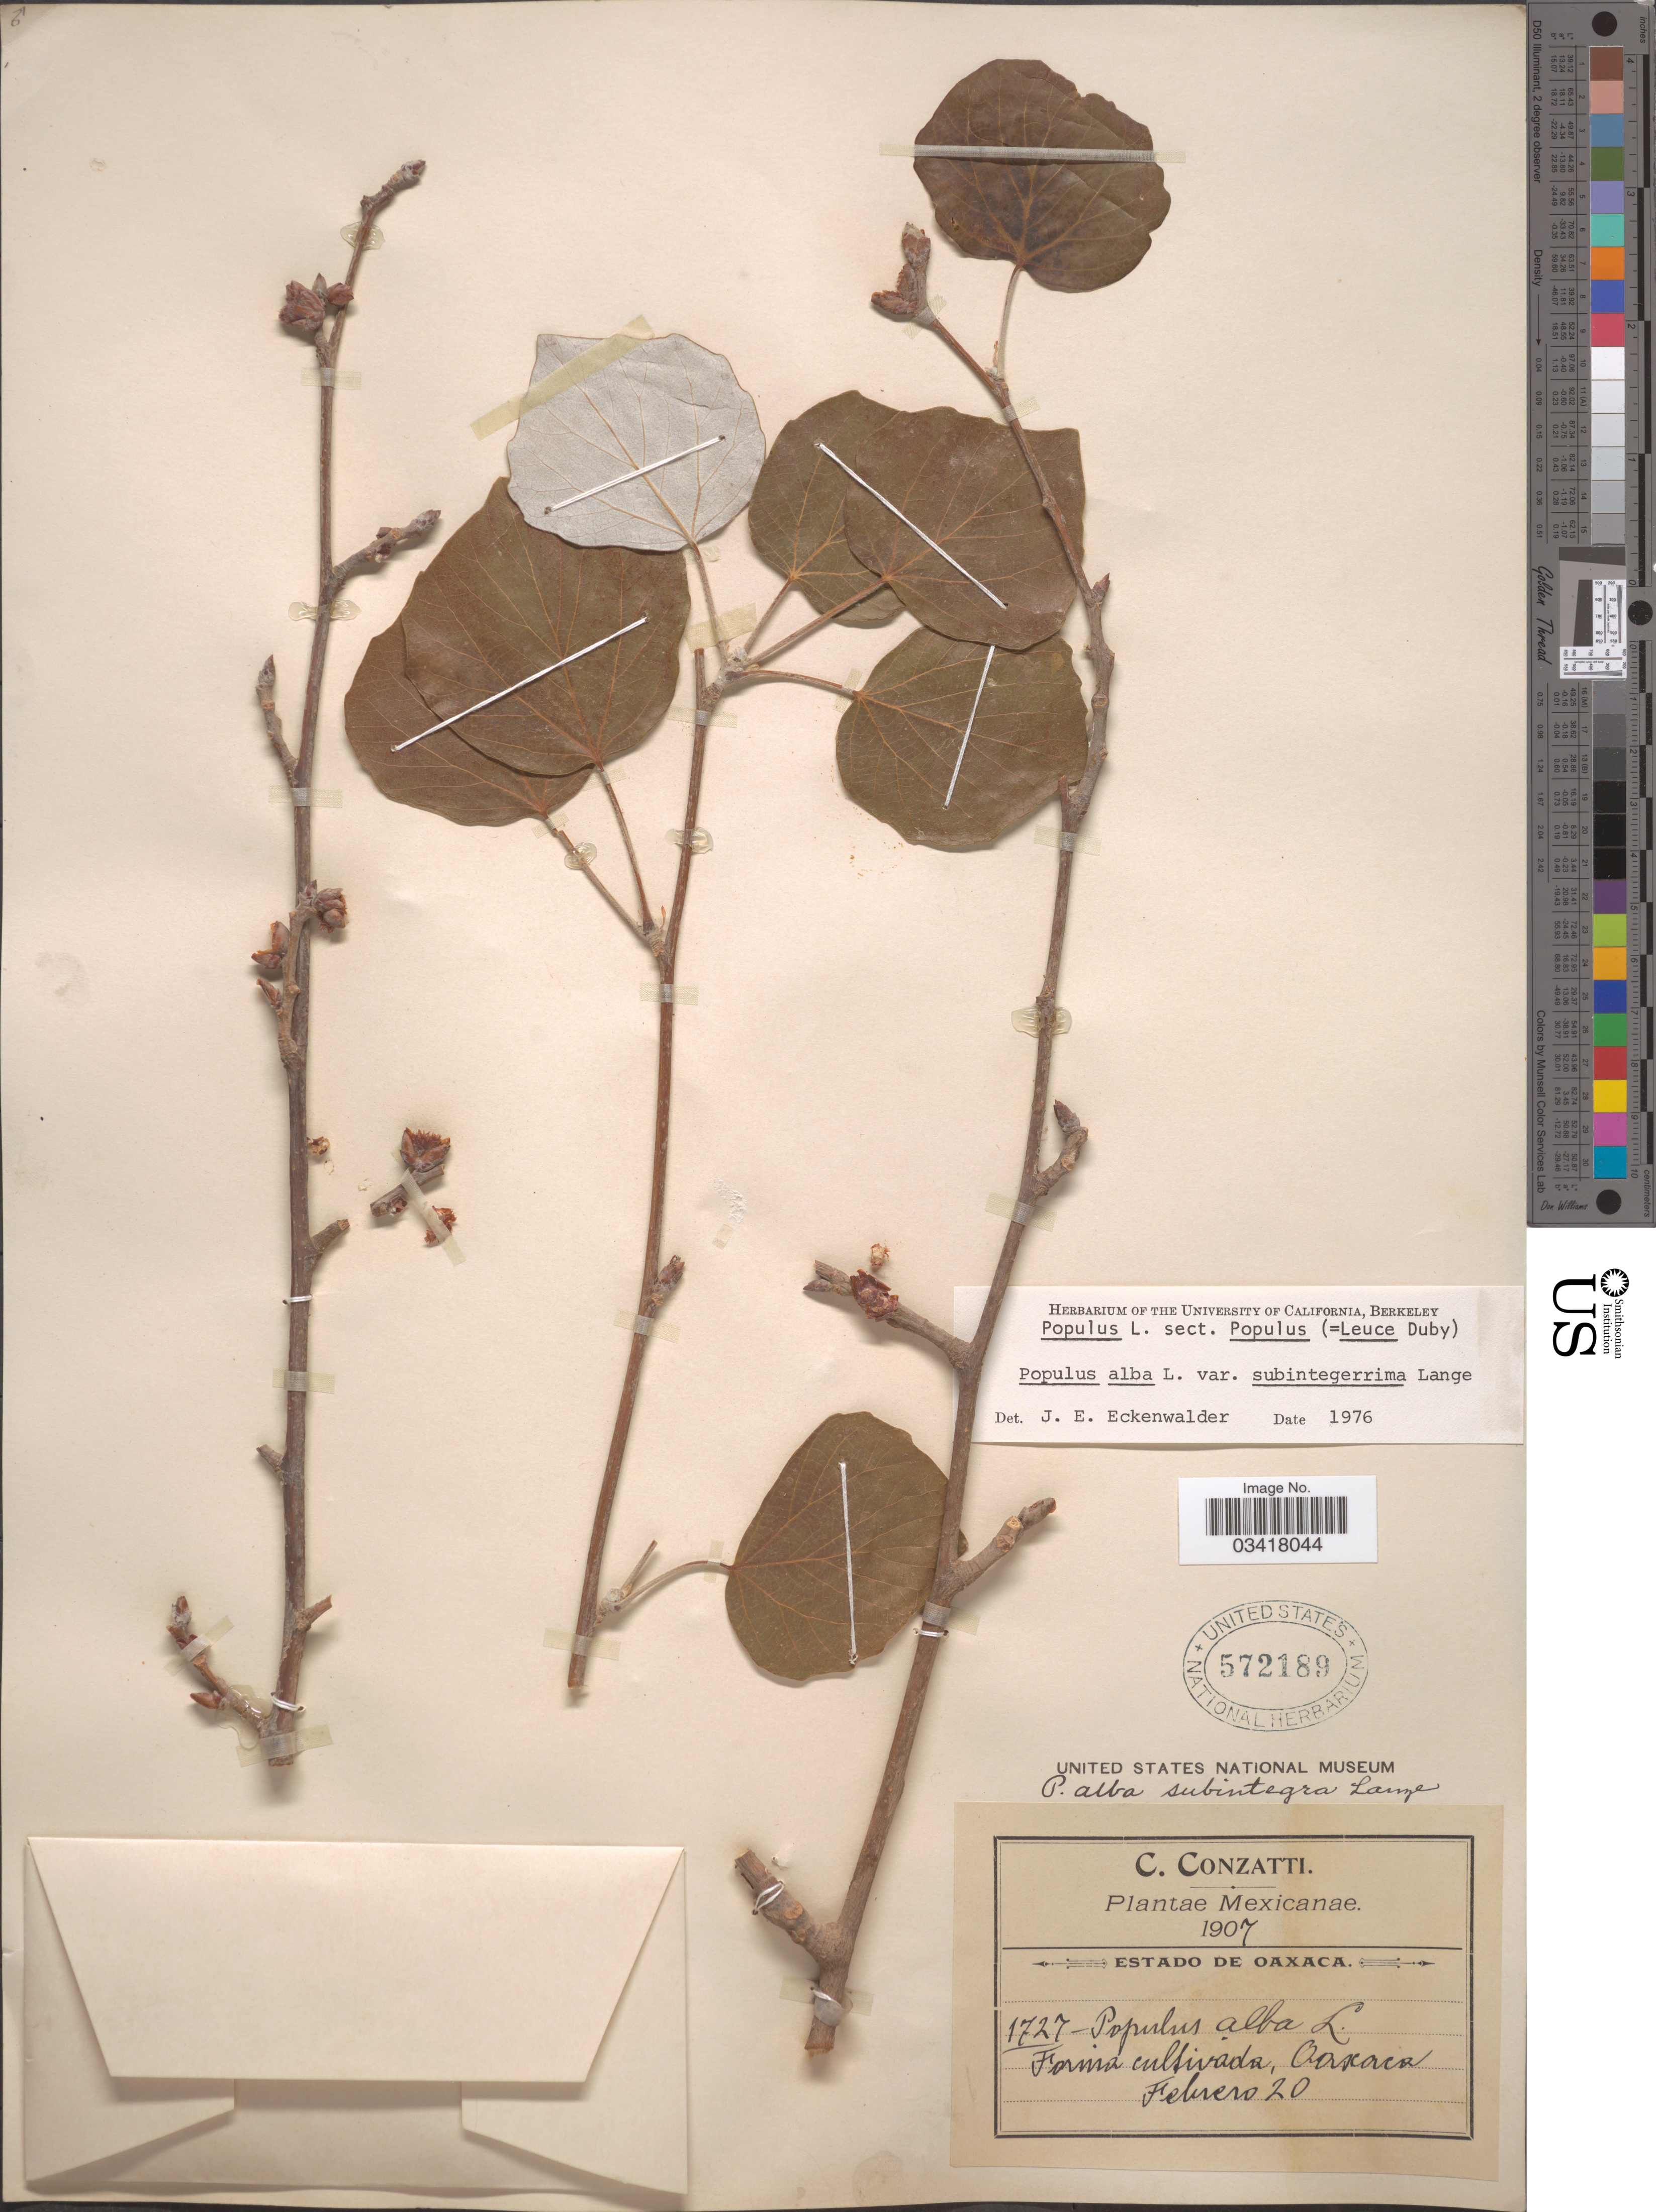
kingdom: Plantae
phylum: Tracheophyta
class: Magnoliopsida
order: Malpighiales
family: Salicaceae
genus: Populus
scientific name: Populus alba var. subintegerreima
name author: Lange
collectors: C. Conzatti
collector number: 1727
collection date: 1907-02-20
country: Mexico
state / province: Oaxaca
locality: Oaxaca.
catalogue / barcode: US 572189